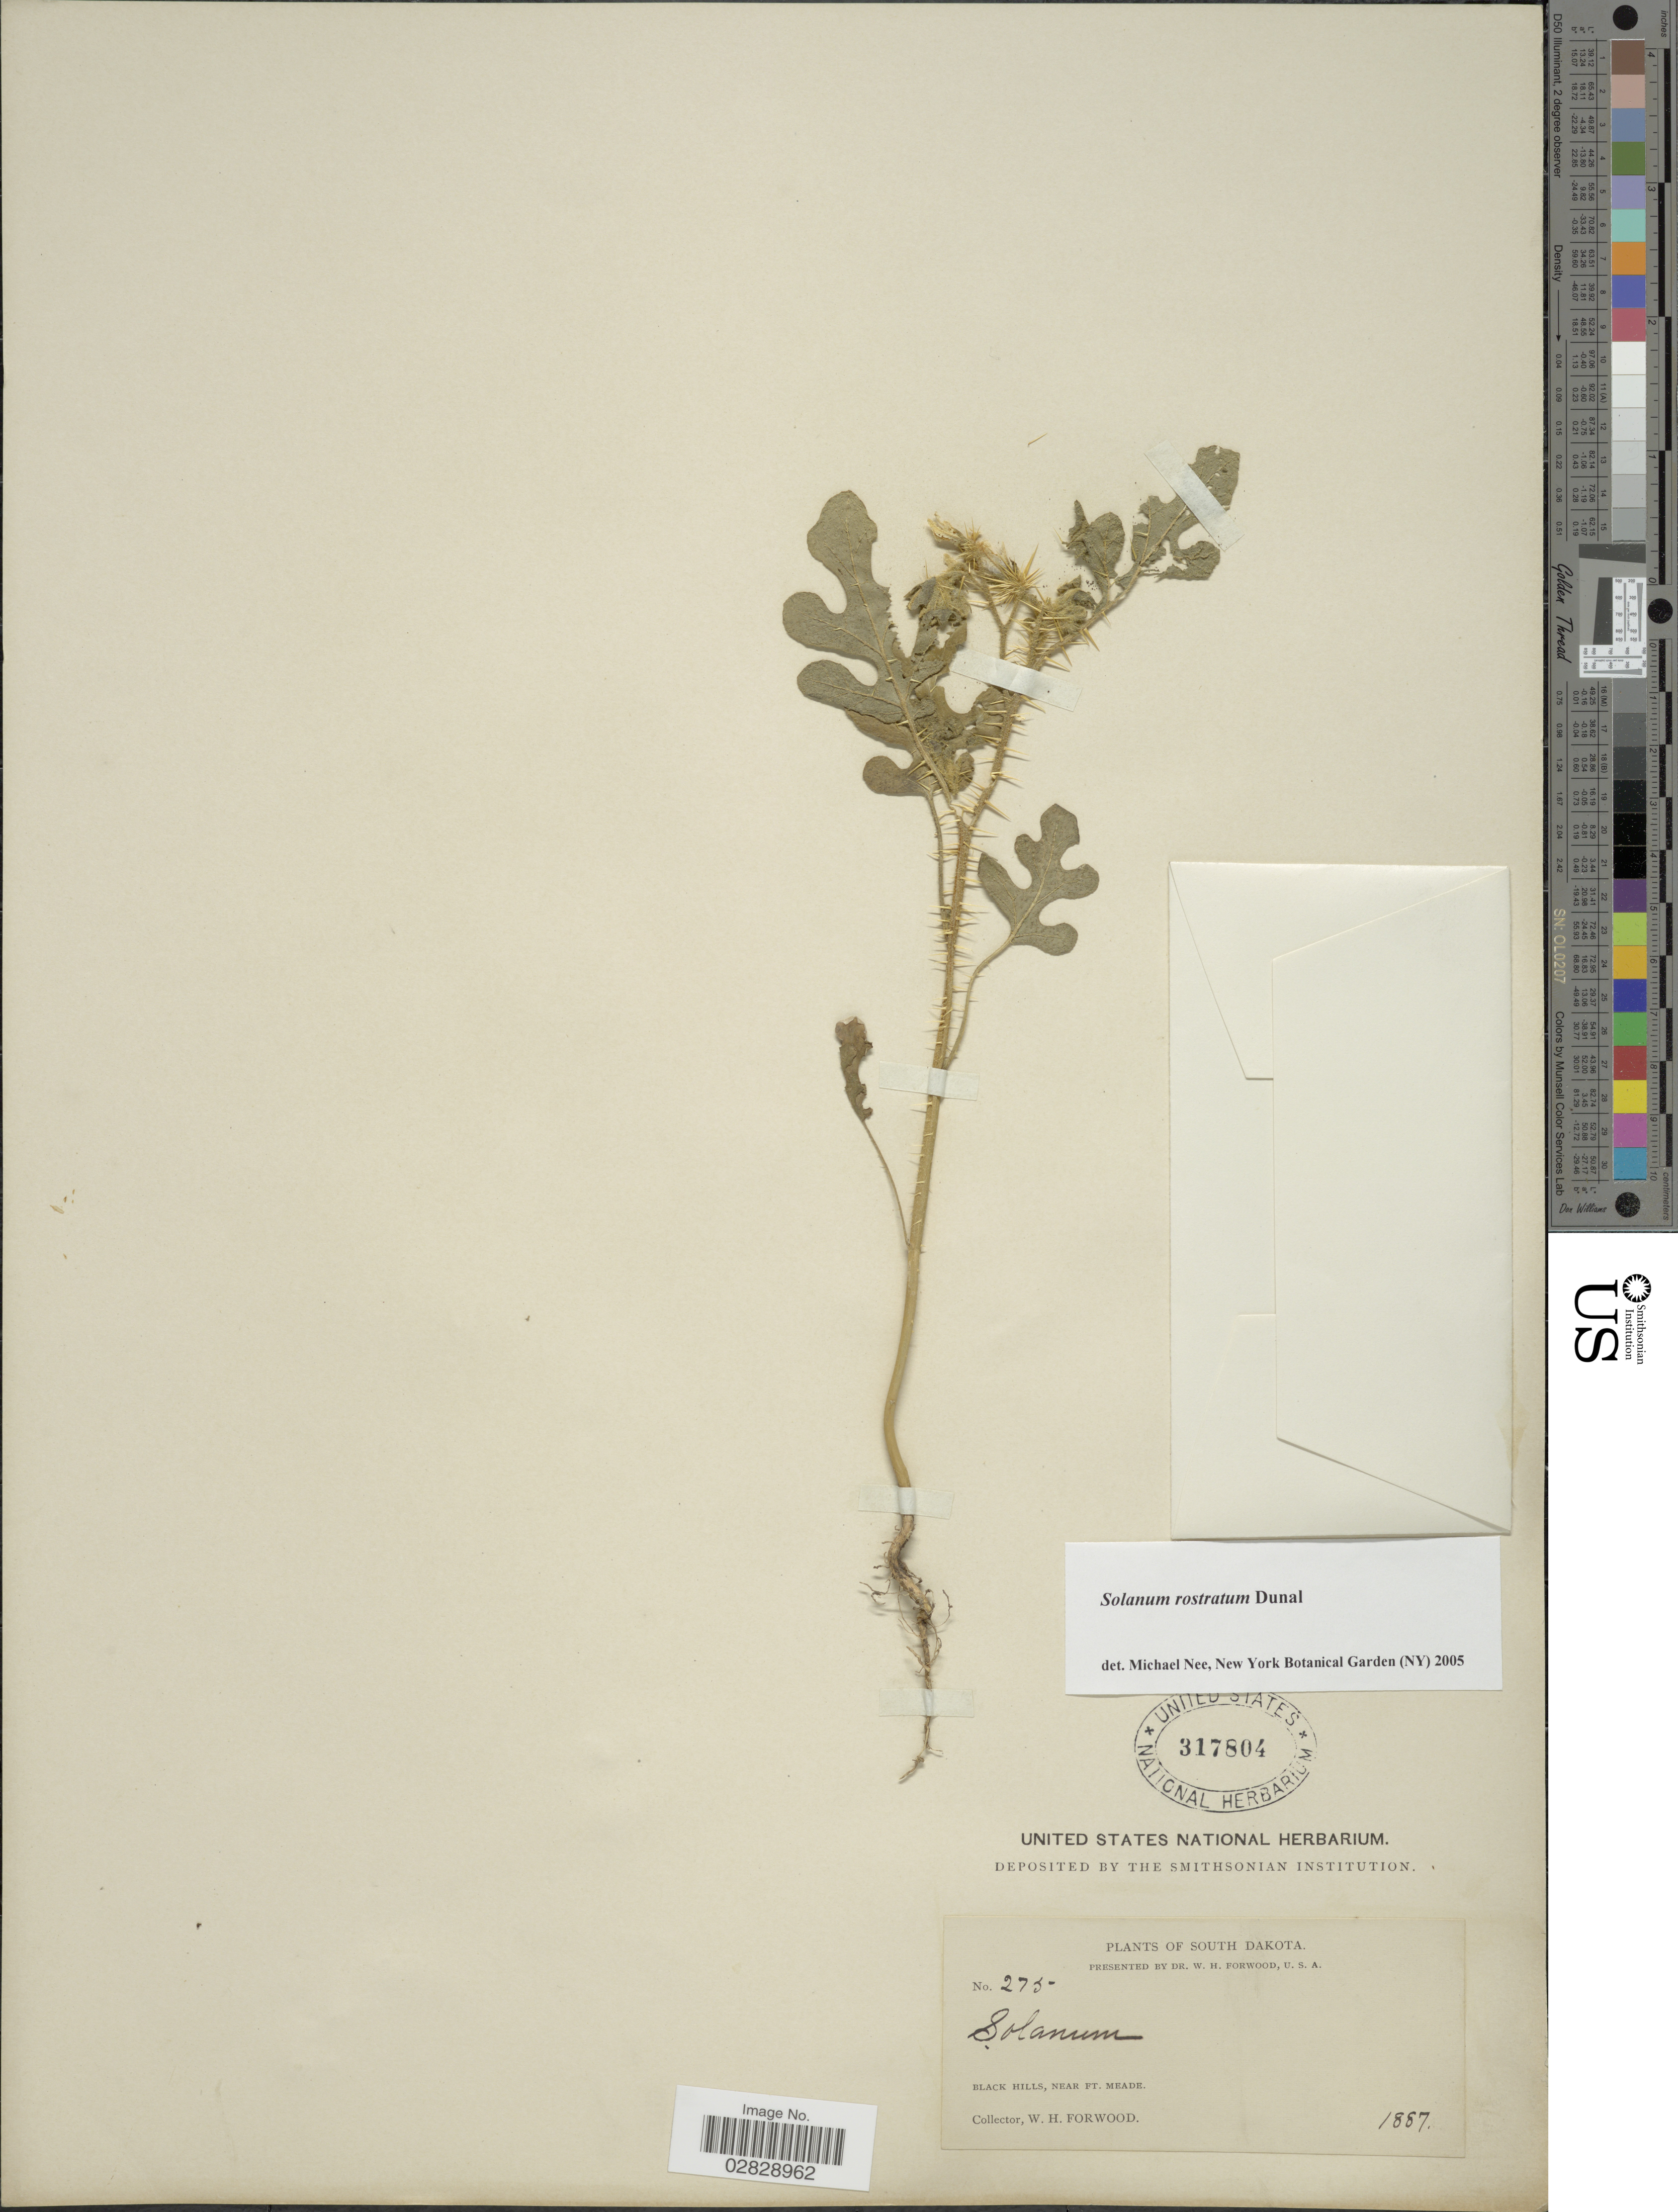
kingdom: Plantae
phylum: Tracheophyta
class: Magnoliopsida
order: Solanales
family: Solanaceae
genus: Solanum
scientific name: Solanum rostratum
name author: Dunal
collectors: W. Forwood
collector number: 275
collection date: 1887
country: United States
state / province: South Dakota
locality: Black Hills, near Ft. Meade.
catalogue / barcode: US 317804